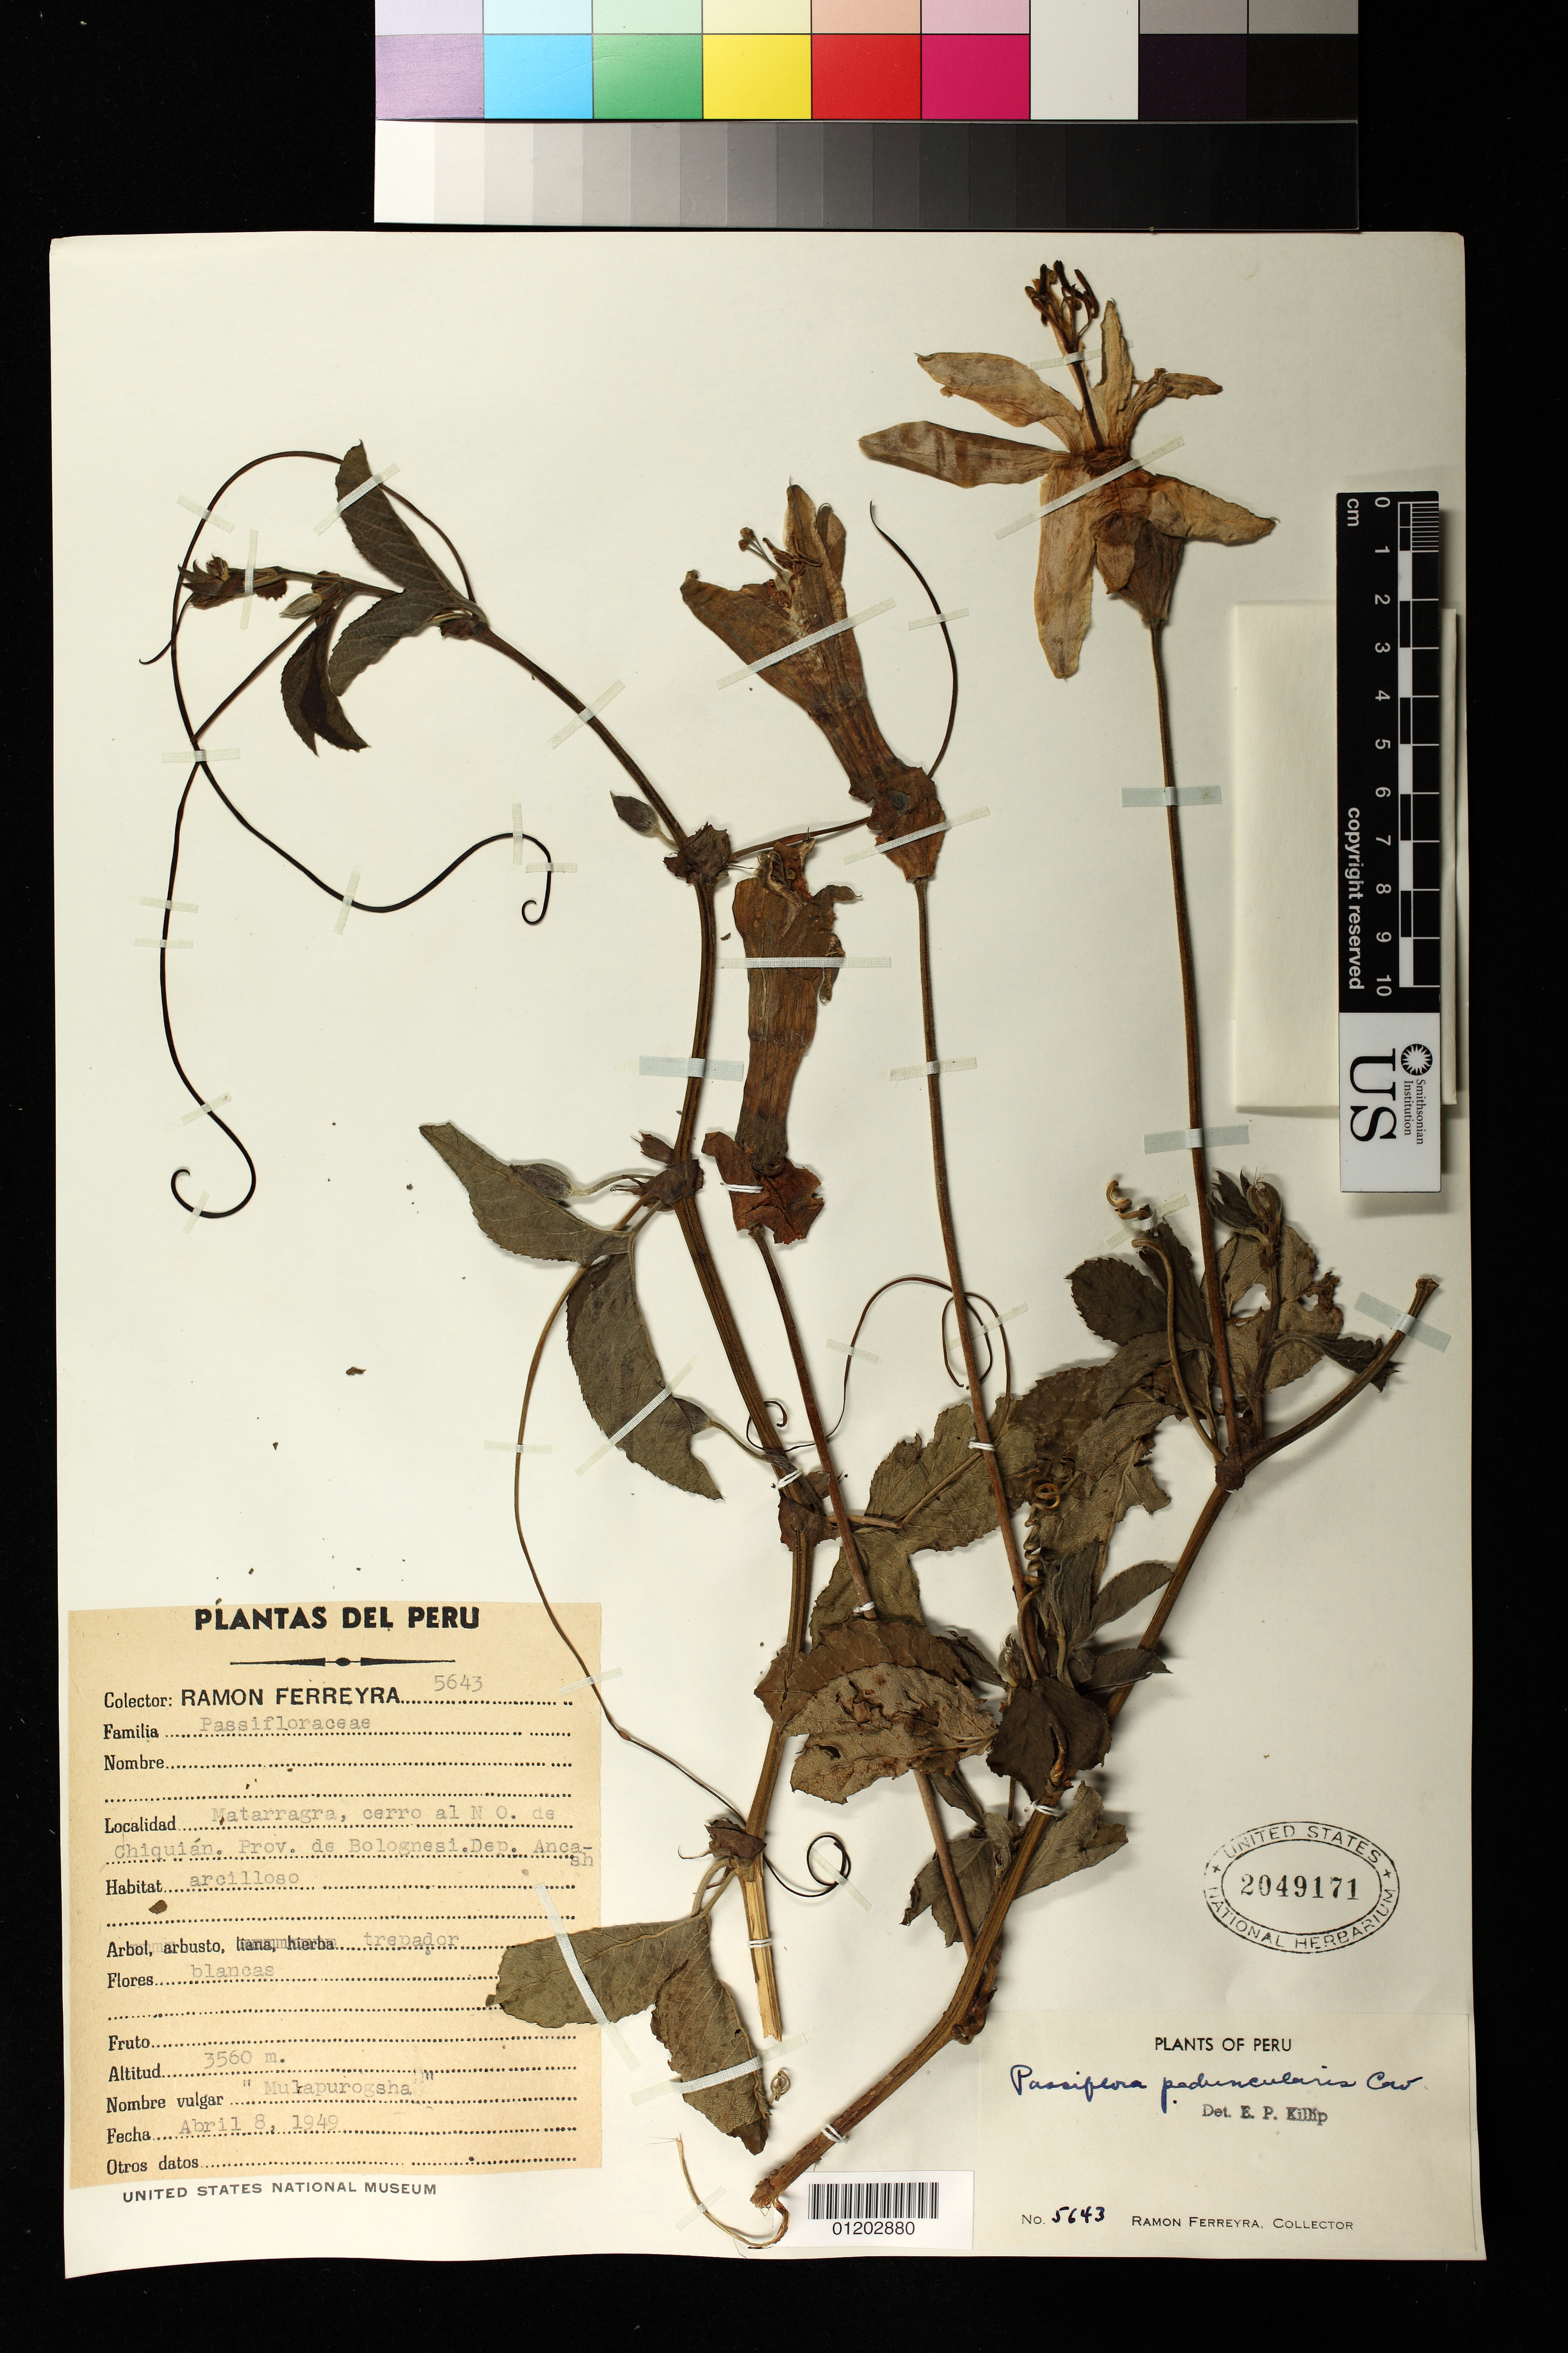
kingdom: Plantae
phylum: Tracheophyta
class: Magnoliopsida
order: Malpighiales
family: Passifloraceae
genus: Passiflora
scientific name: Passiflora peduncularis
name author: Cav.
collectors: R. A. Ferreyra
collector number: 5643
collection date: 1949-04-08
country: Peru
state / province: Ancash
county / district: Bolognesi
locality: Matarragra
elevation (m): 3560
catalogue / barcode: US 2049171